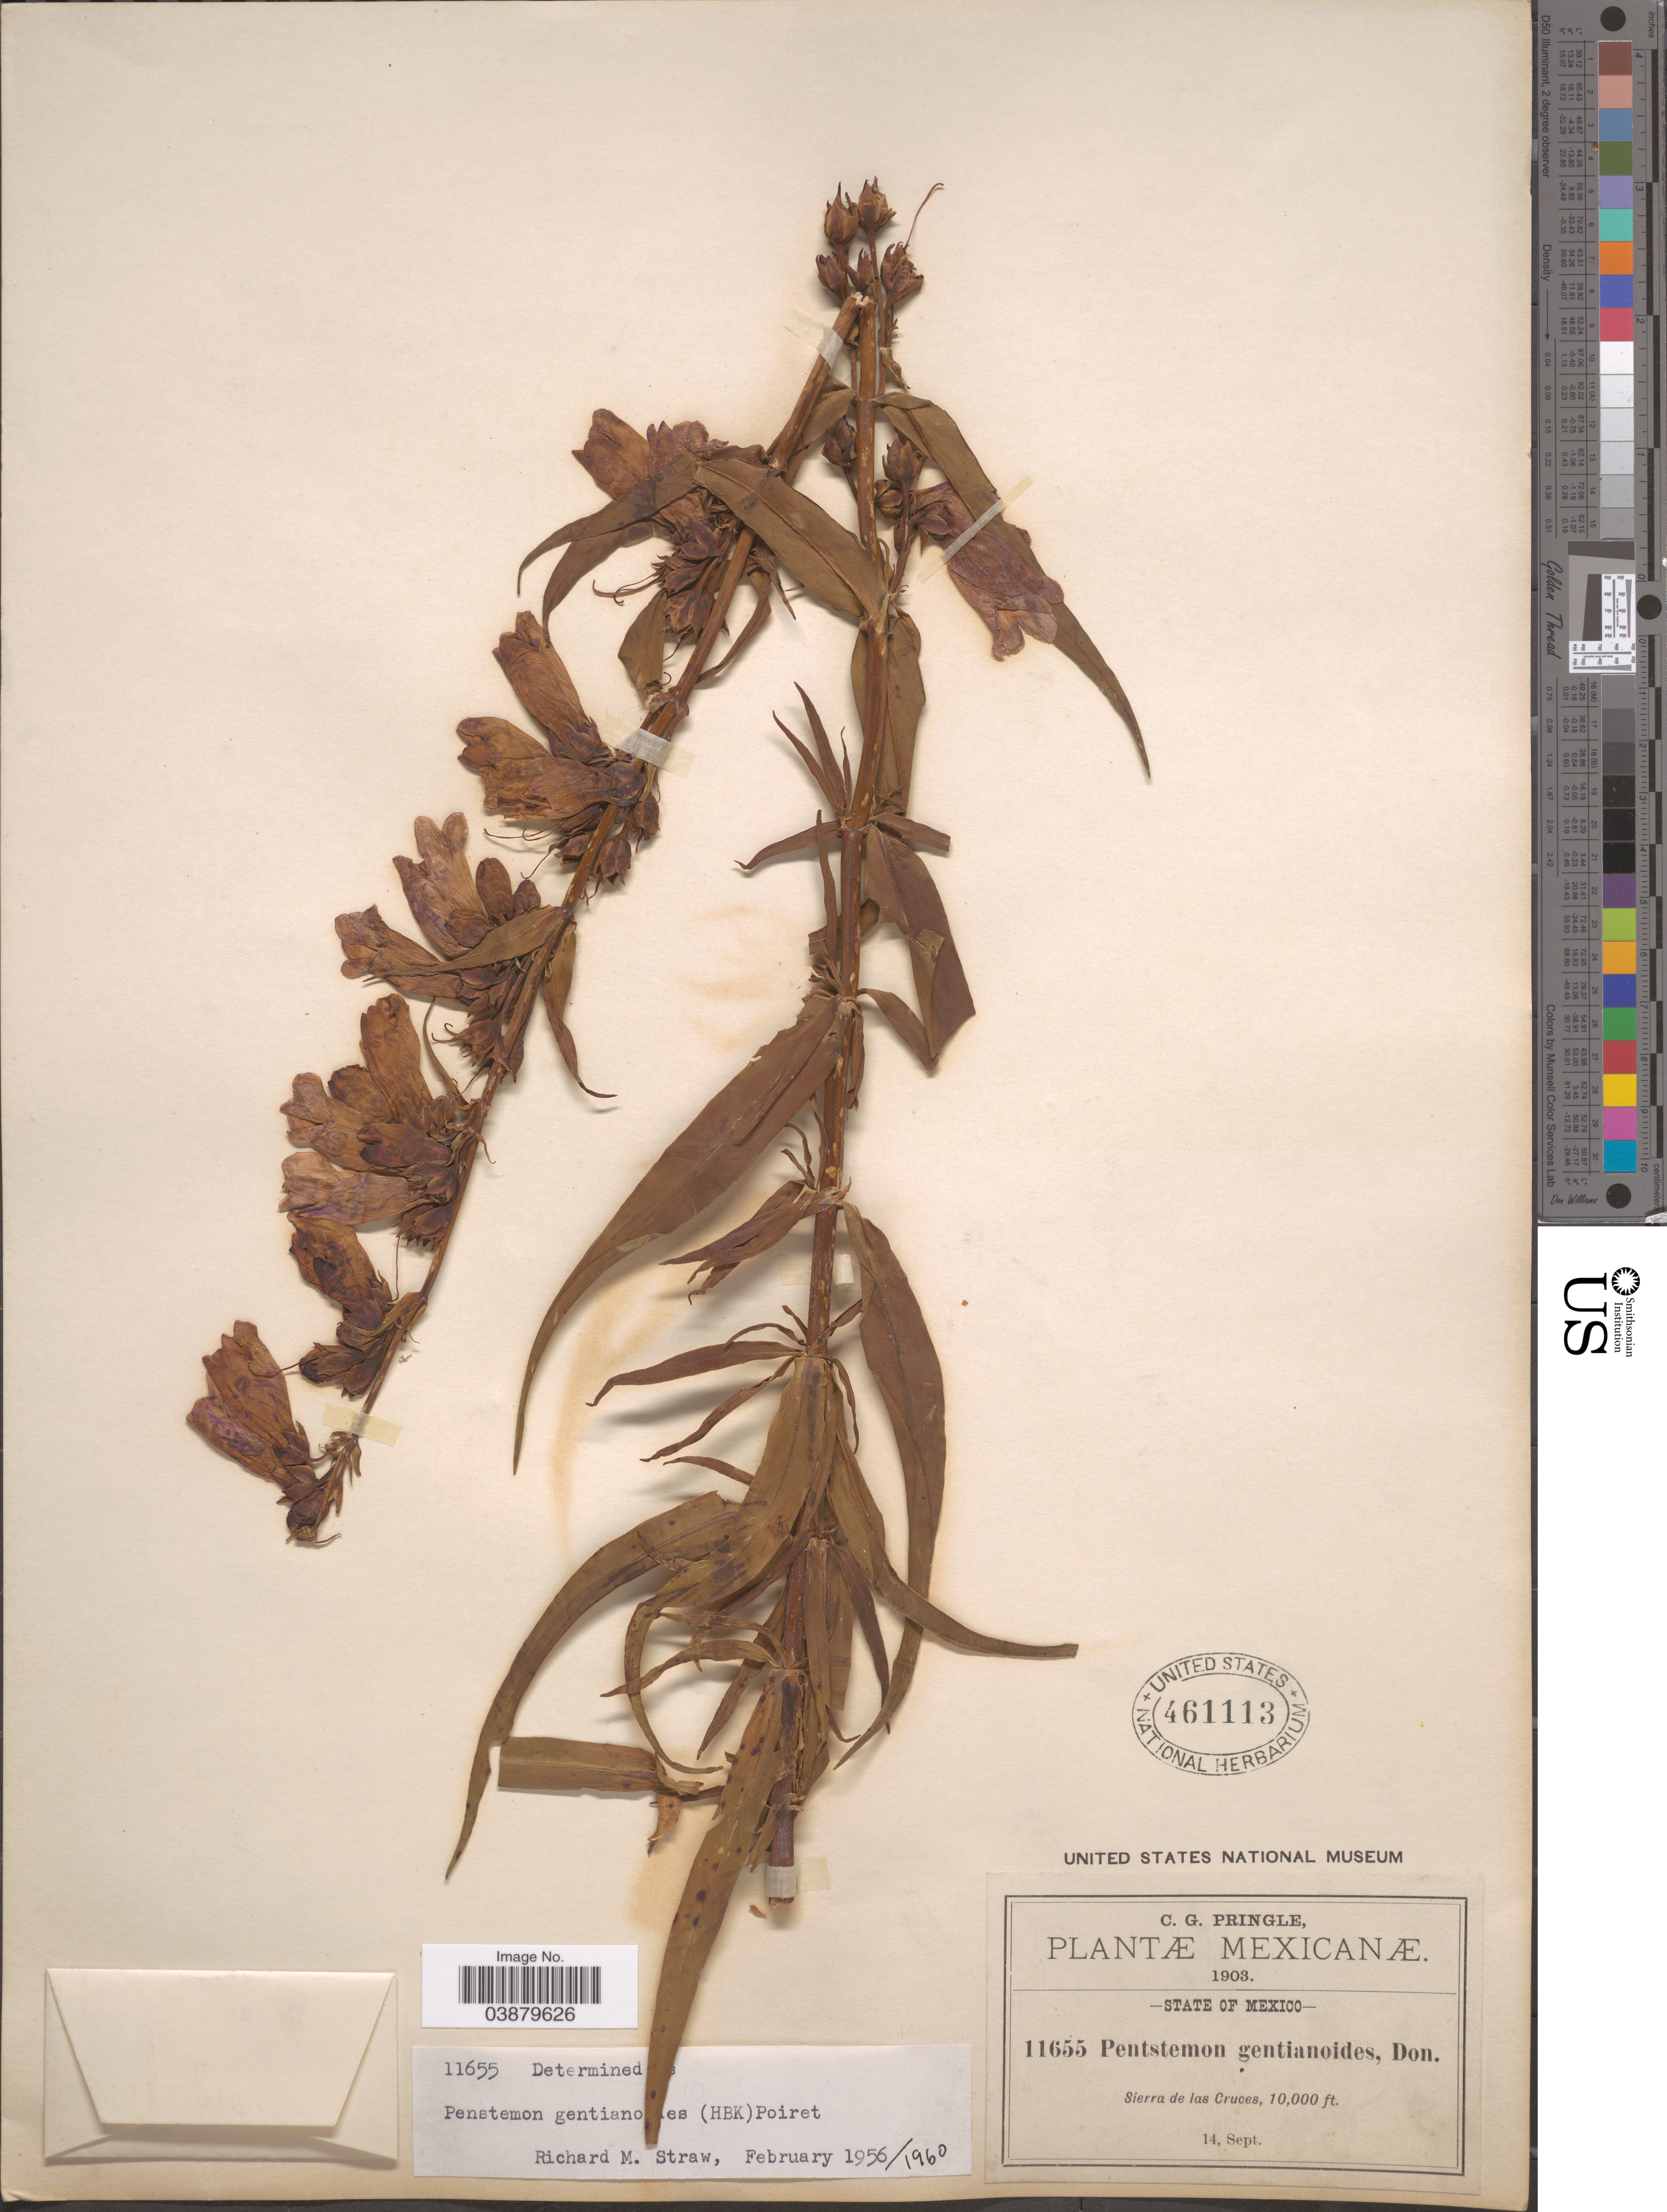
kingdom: Plantae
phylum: Tracheophyta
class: Magnoliopsida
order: Lamiales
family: Plantaginaceae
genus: Penstemon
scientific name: Penstemon gentianoides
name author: (Kunth) Poir.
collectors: C. G. Pringle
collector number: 11655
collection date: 1903-09-14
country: Mexico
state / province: México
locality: Sierra de las Cruces.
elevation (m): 3048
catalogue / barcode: US 461113